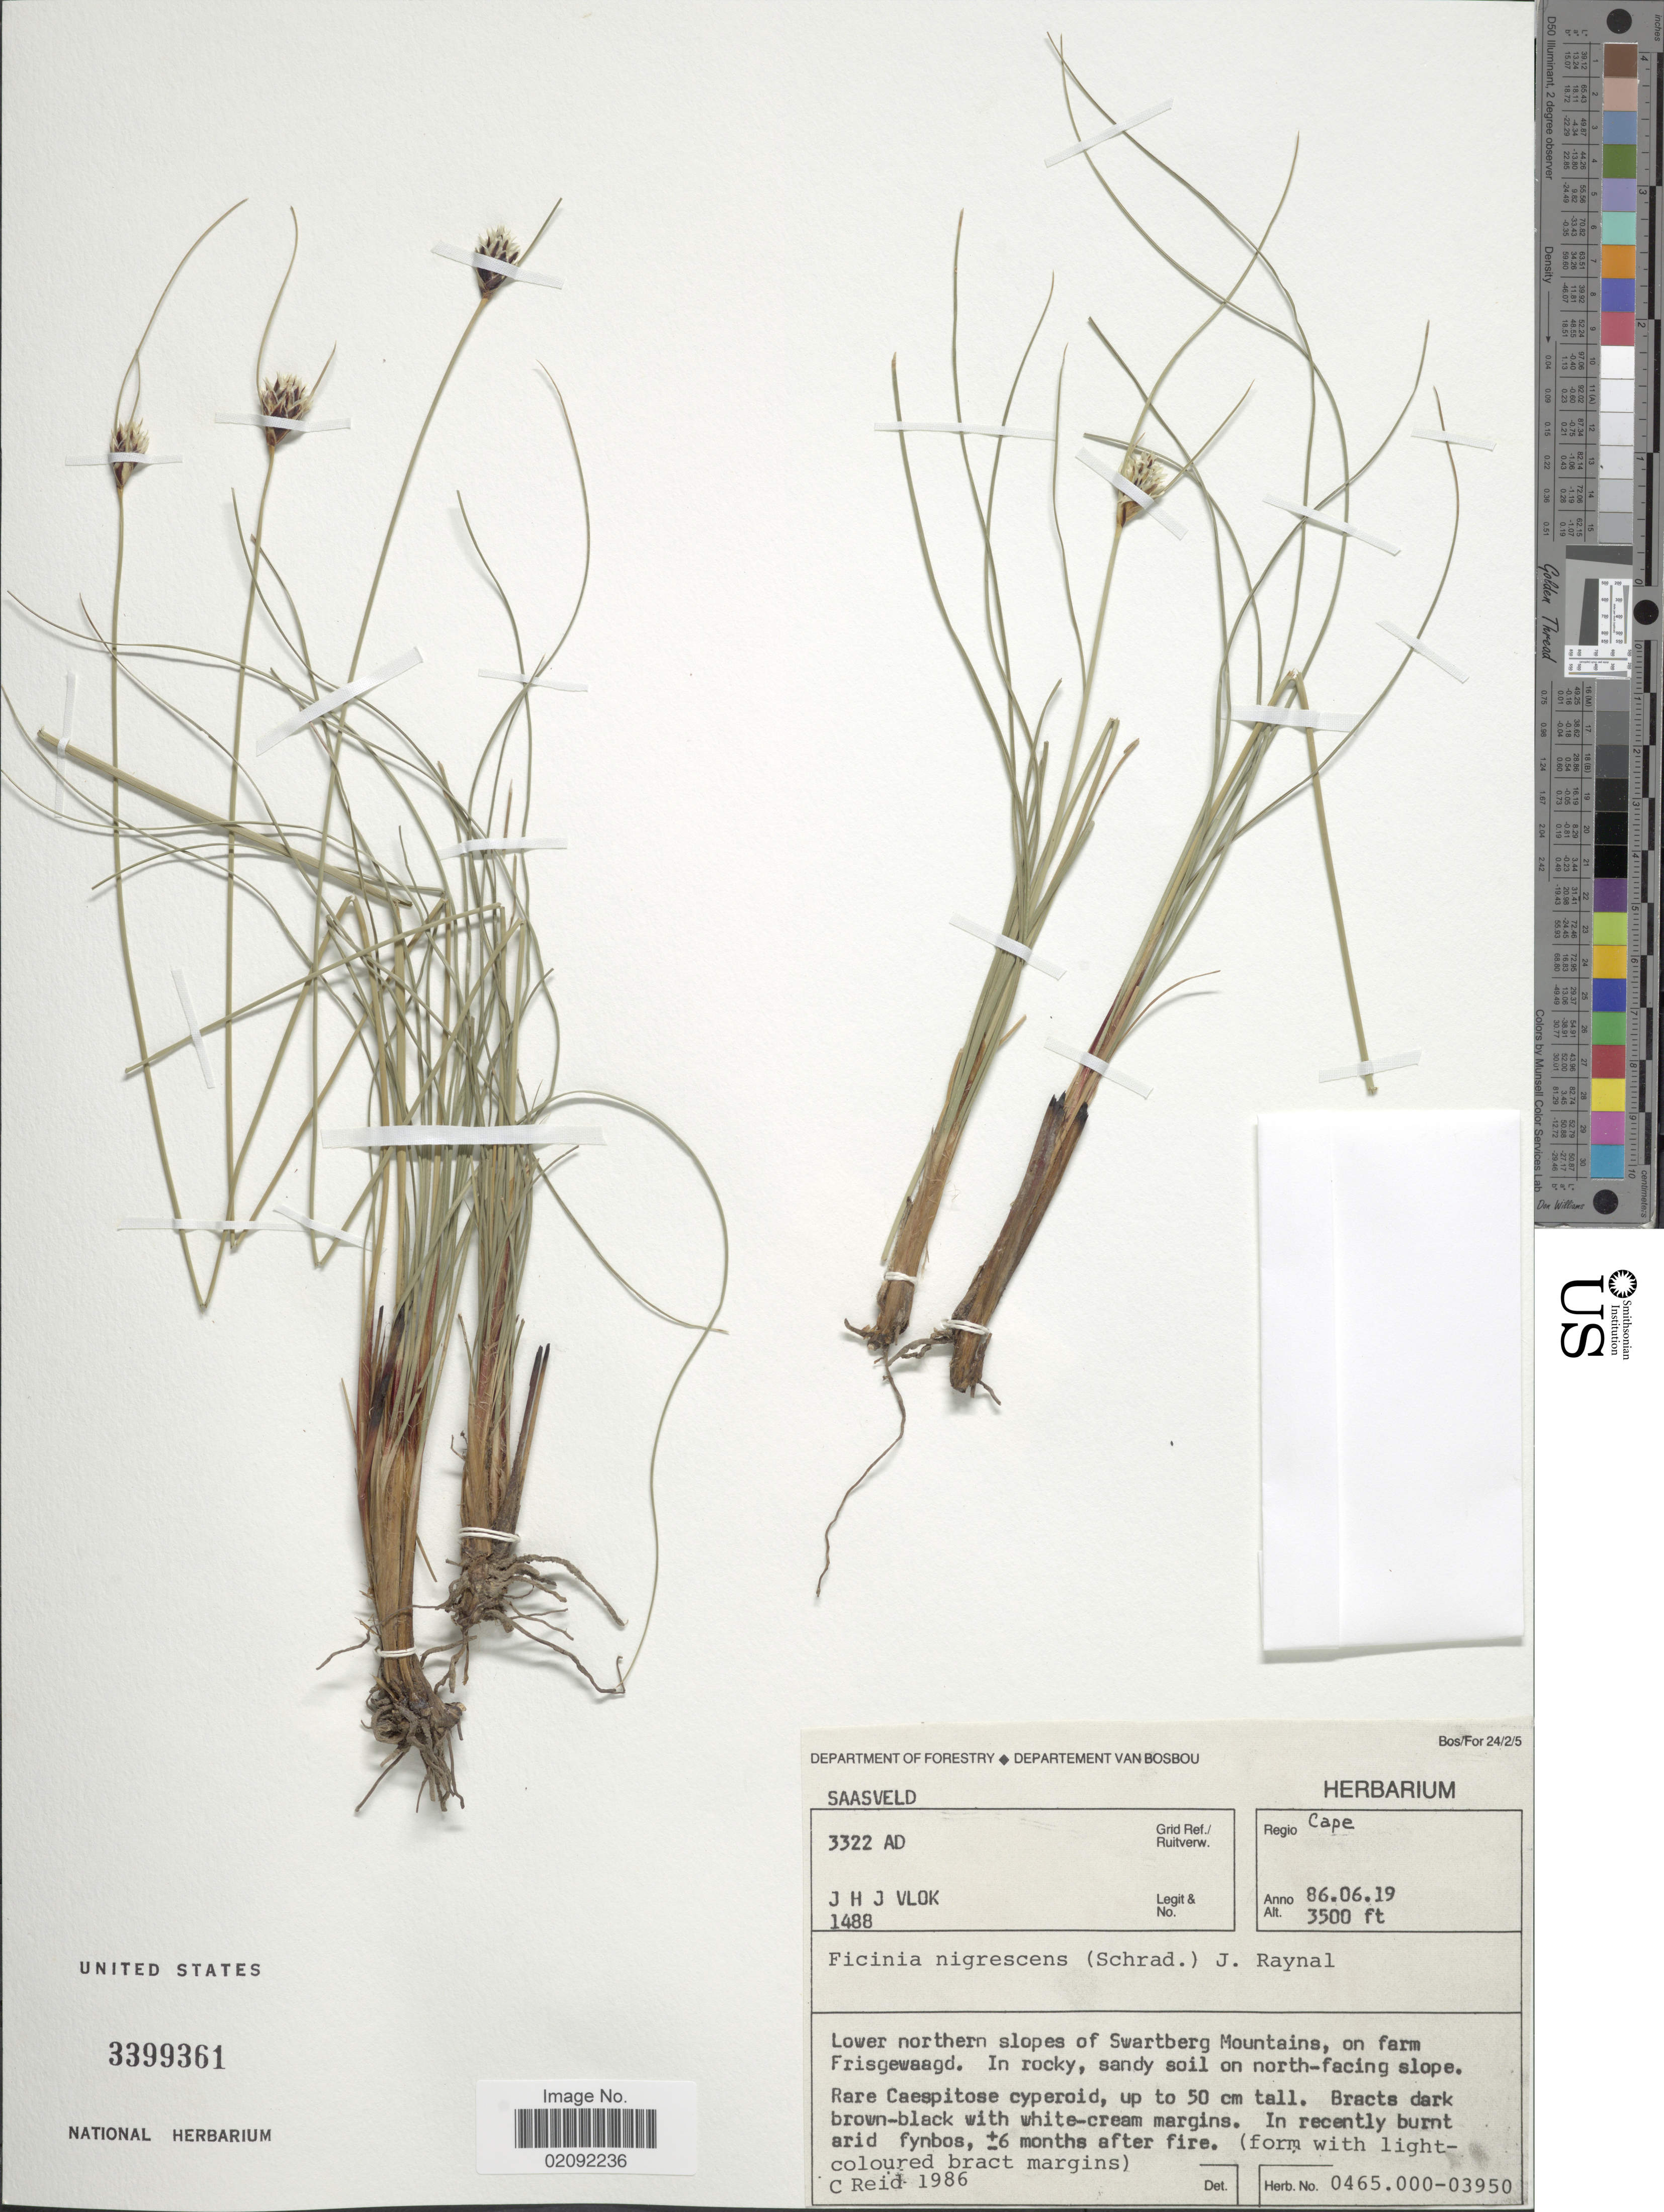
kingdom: Plantae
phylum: Tracheophyta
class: Liliopsida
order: Poales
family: Cyperaceae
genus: Ficinia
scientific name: Ficinia nigrescens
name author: (Schrad.) J. Raynal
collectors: J. H. J. Vlok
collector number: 1488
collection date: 1986-06-19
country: South Africa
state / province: Western Cape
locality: Regio Cape, Lower northern of Swartberg Mountains, on farm Frisgewaagd. In rocky, sandy soil on north-facing slope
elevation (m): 1067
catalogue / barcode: US 3399361